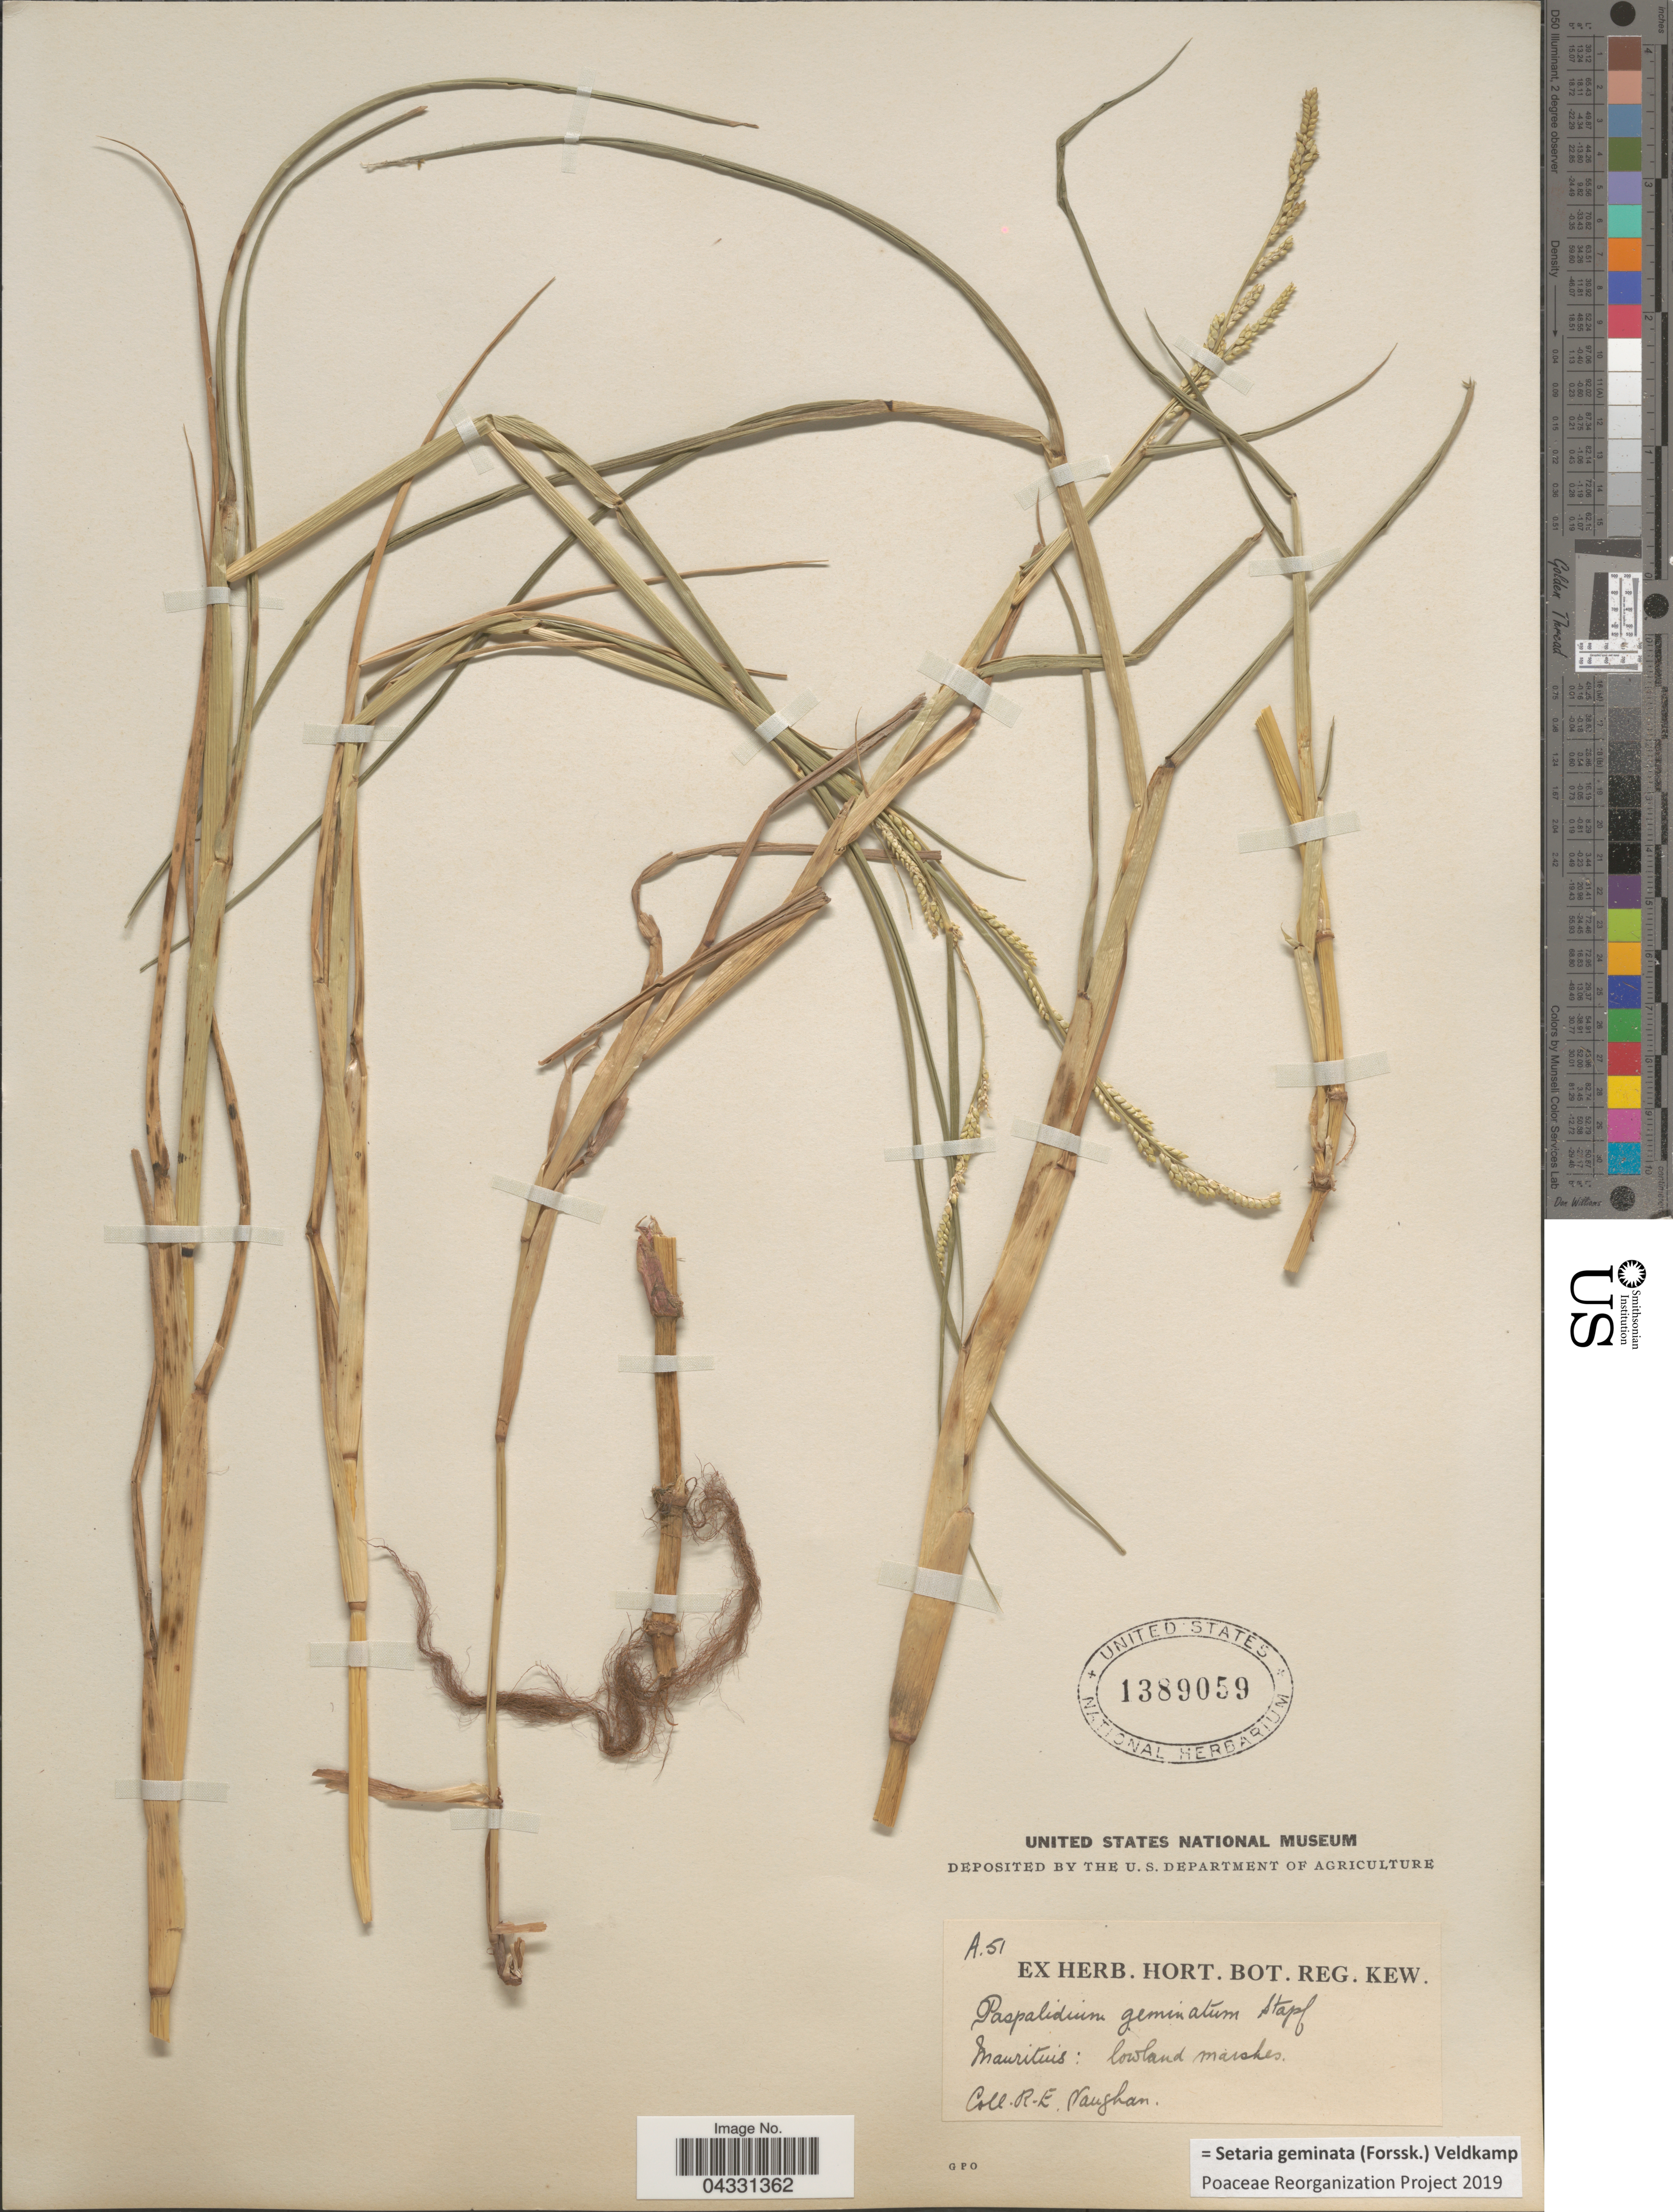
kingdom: Plantae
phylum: Tracheophyta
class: Liliopsida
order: Poales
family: Poaceae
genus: Setaria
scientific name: Setaria geminata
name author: (Forssk.) Veldkamp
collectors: R. Vaughan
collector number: A.51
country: Mauritius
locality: Lowland marshes.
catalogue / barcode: US 1389059